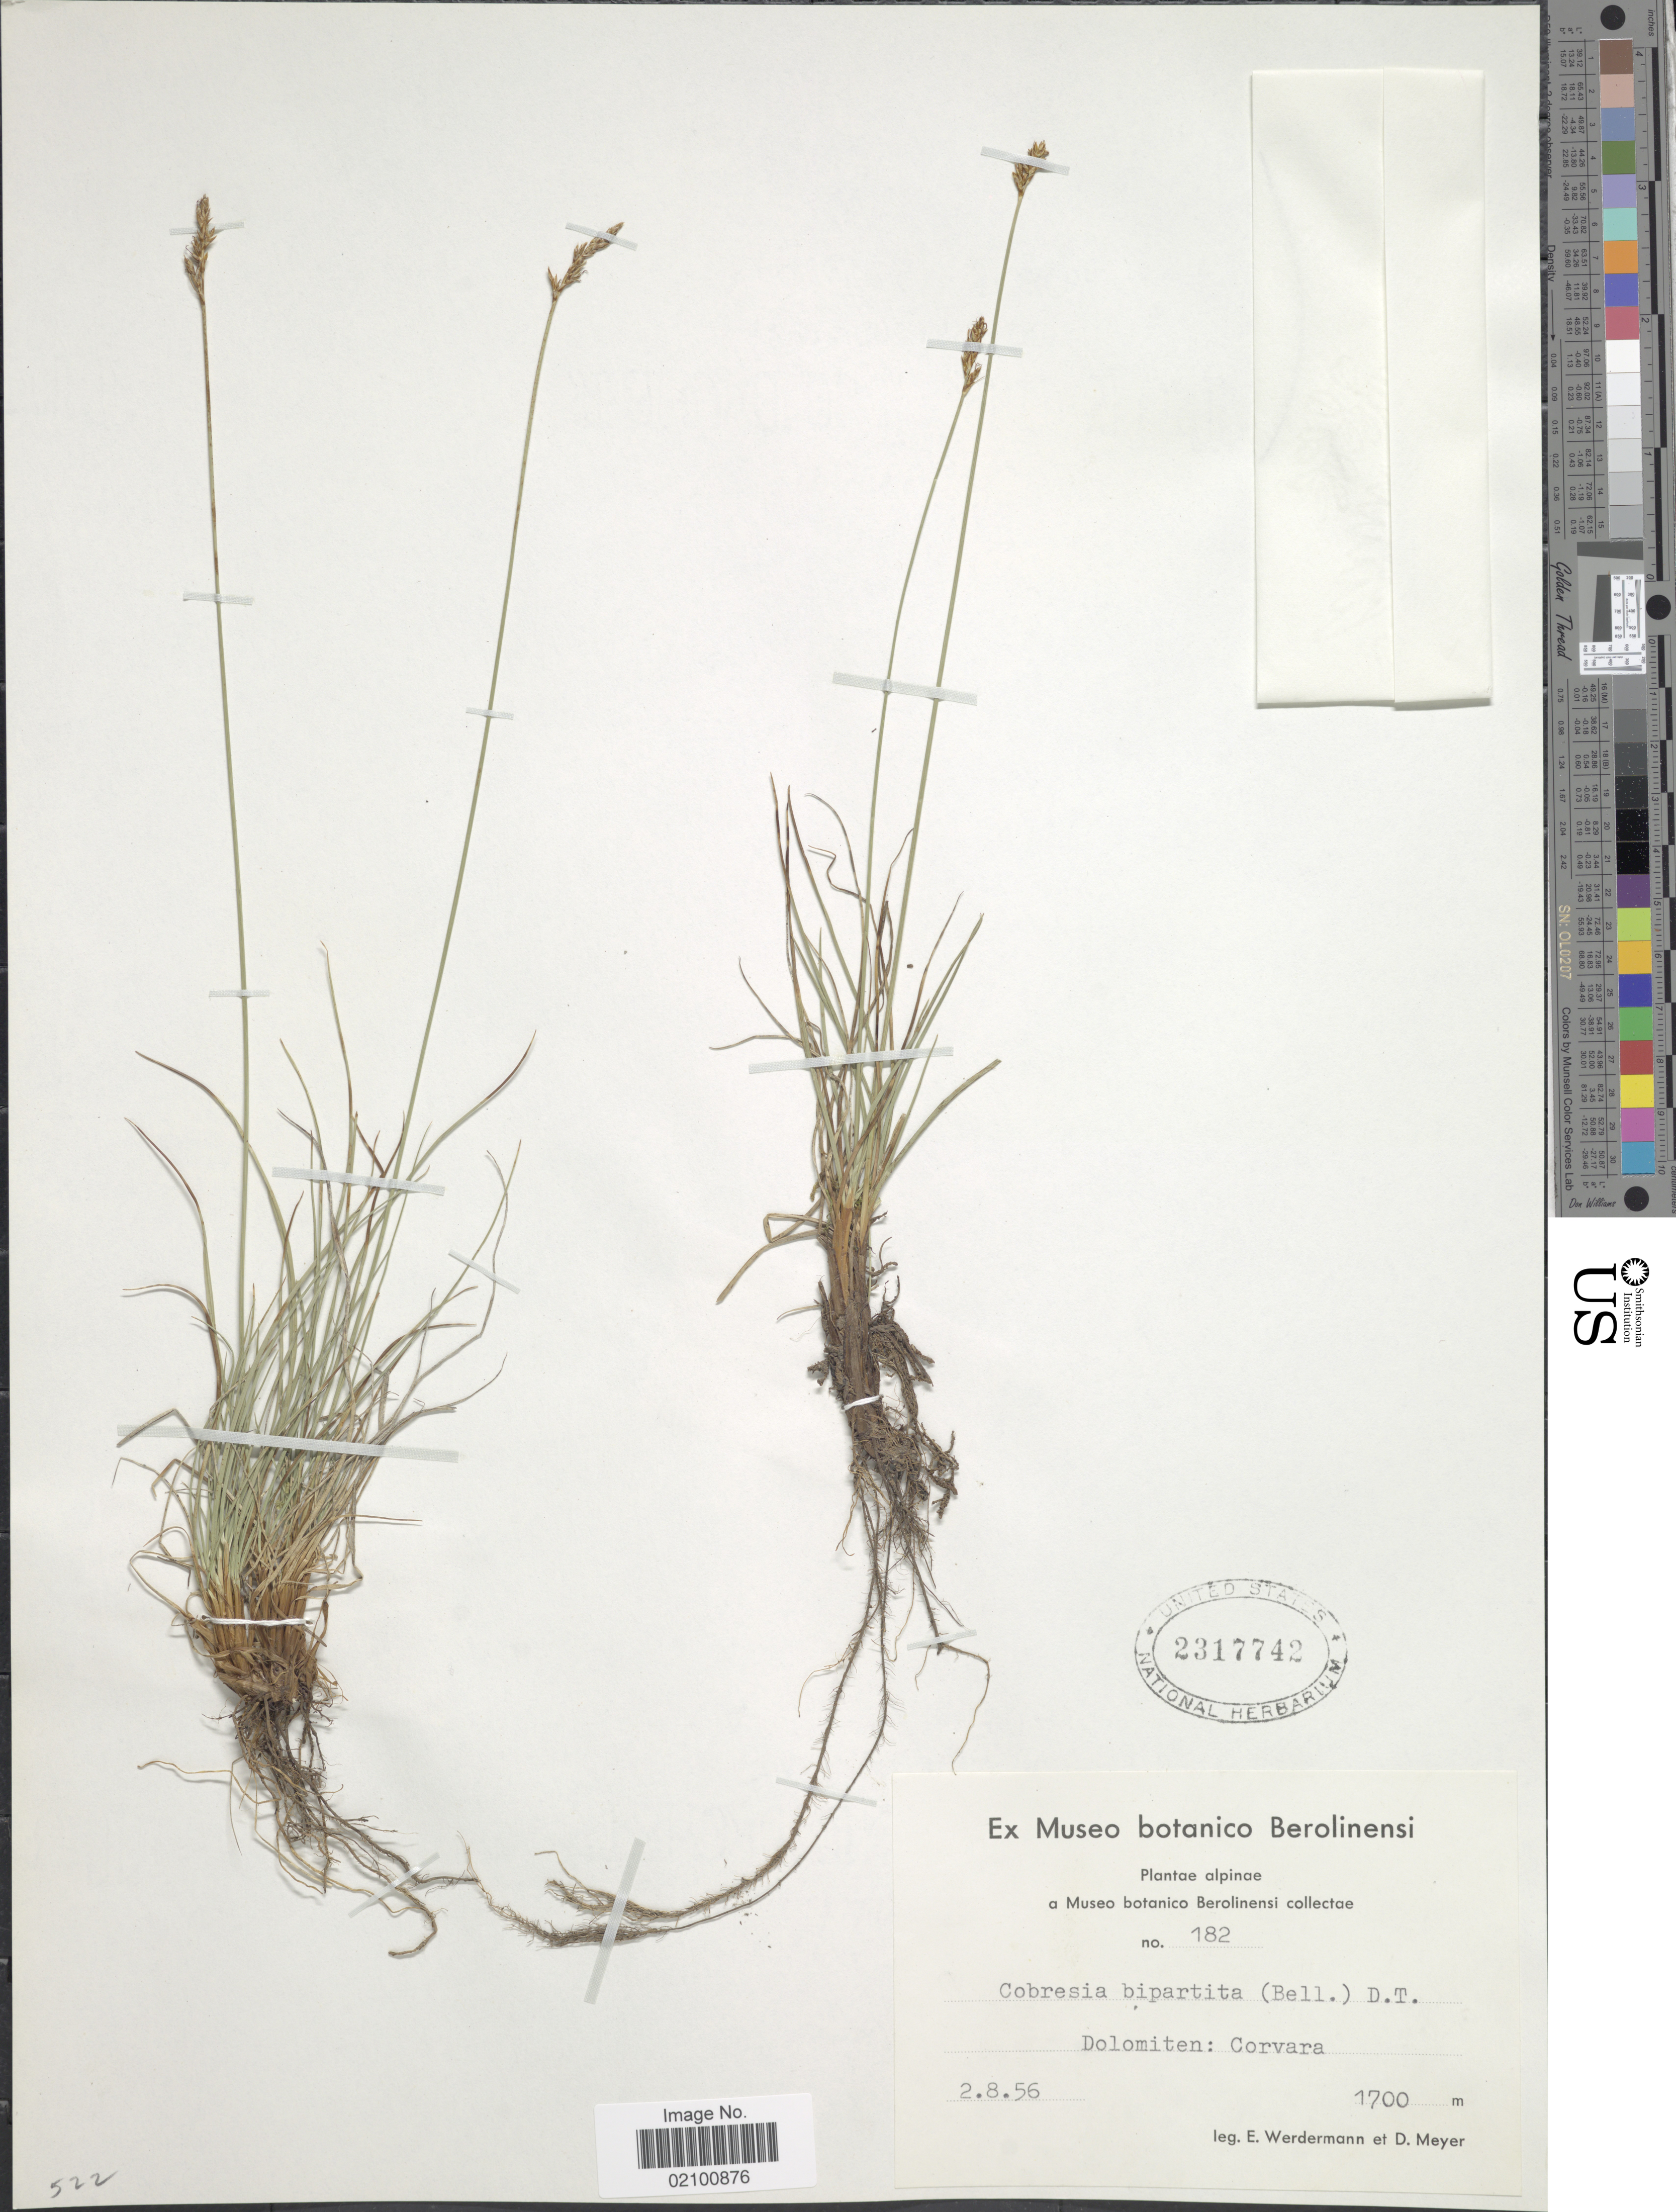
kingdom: Plantae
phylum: Tracheophyta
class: Liliopsida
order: Poales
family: Cyperaceae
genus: Carex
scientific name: Carex simpliciuscula subsp. simpliciuscula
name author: Wahlenb.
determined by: Strong, M. T., (US), Smithsonian Institution - National Museum of Natural History (UNITED STATES)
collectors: E. Werdermann & D. Meyer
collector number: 182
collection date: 1956-08-02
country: Italy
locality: Alpinae, Dolomiten, Corvara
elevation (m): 1700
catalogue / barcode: US 2317742